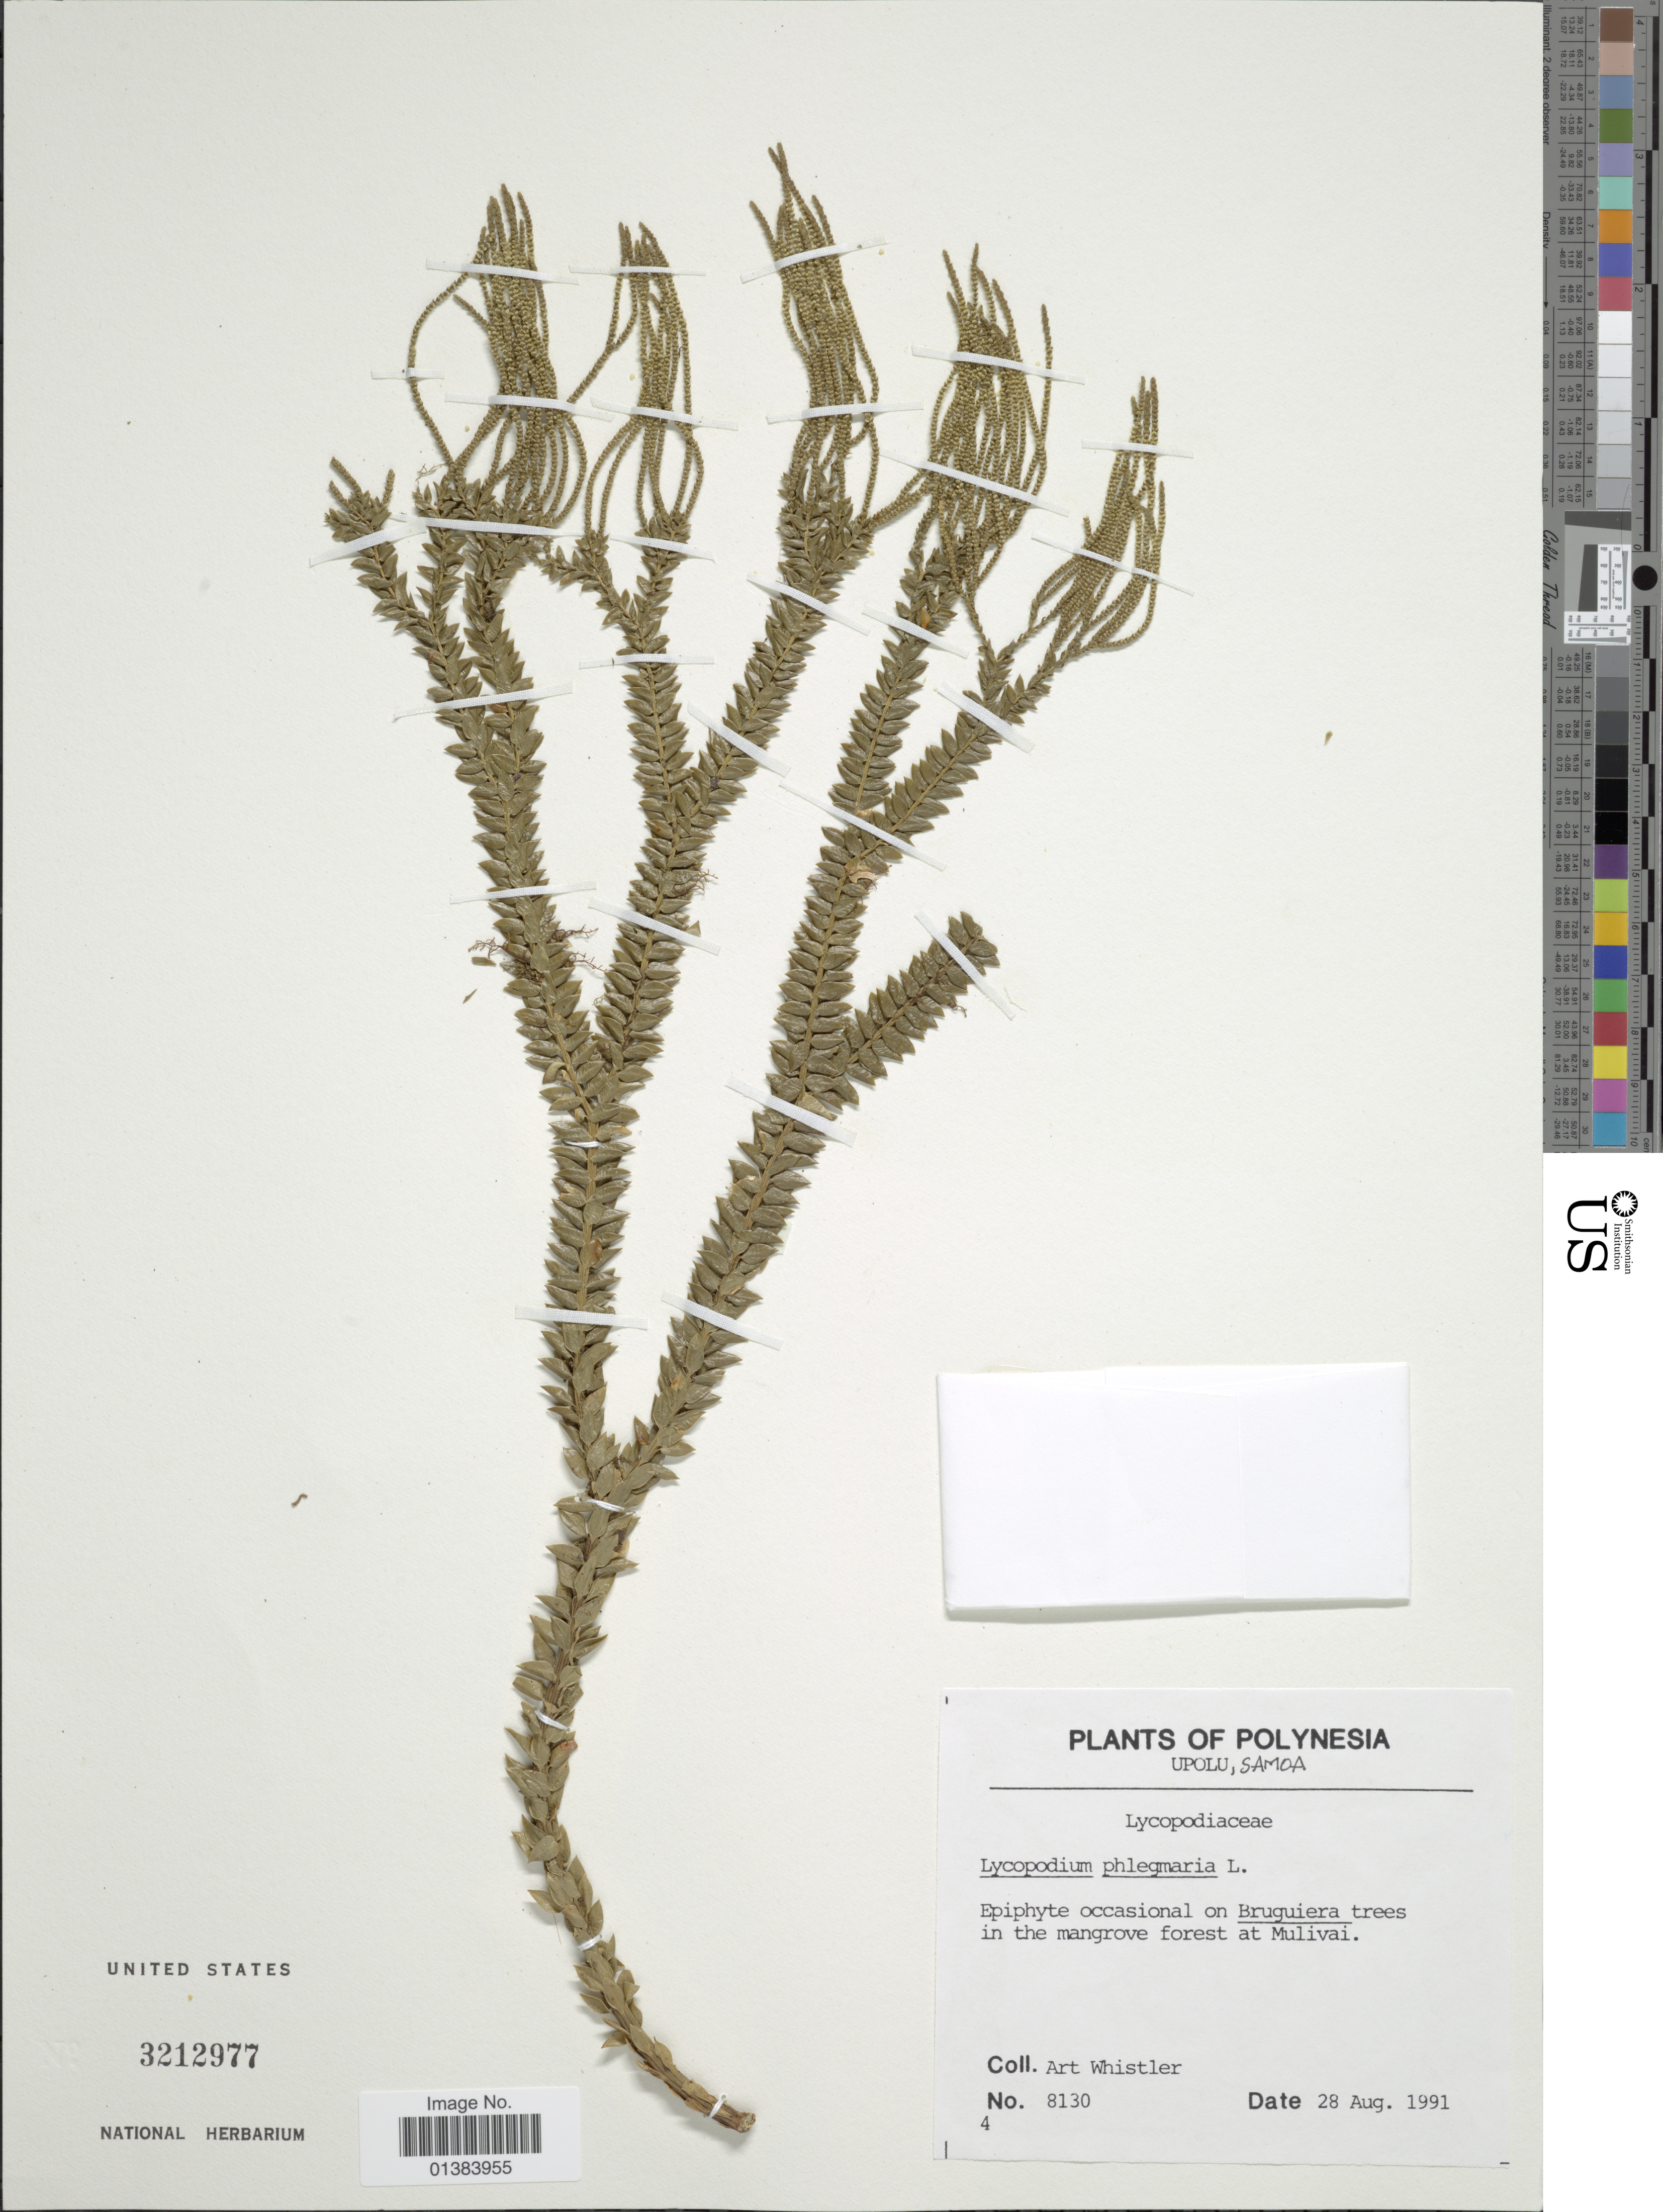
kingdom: Plantae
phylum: Tracheophyta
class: Lycopodiopsida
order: Lycopodiales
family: Lycopodiaceae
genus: Phlegmariurus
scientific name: Phlegmariurus australis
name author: (Willd.) A. R. Field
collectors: A. Whistler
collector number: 8130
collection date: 1991-08-28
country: Samoa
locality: Polynesia, Upolu, in the mangrove forest at Mulivai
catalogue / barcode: US 3212977